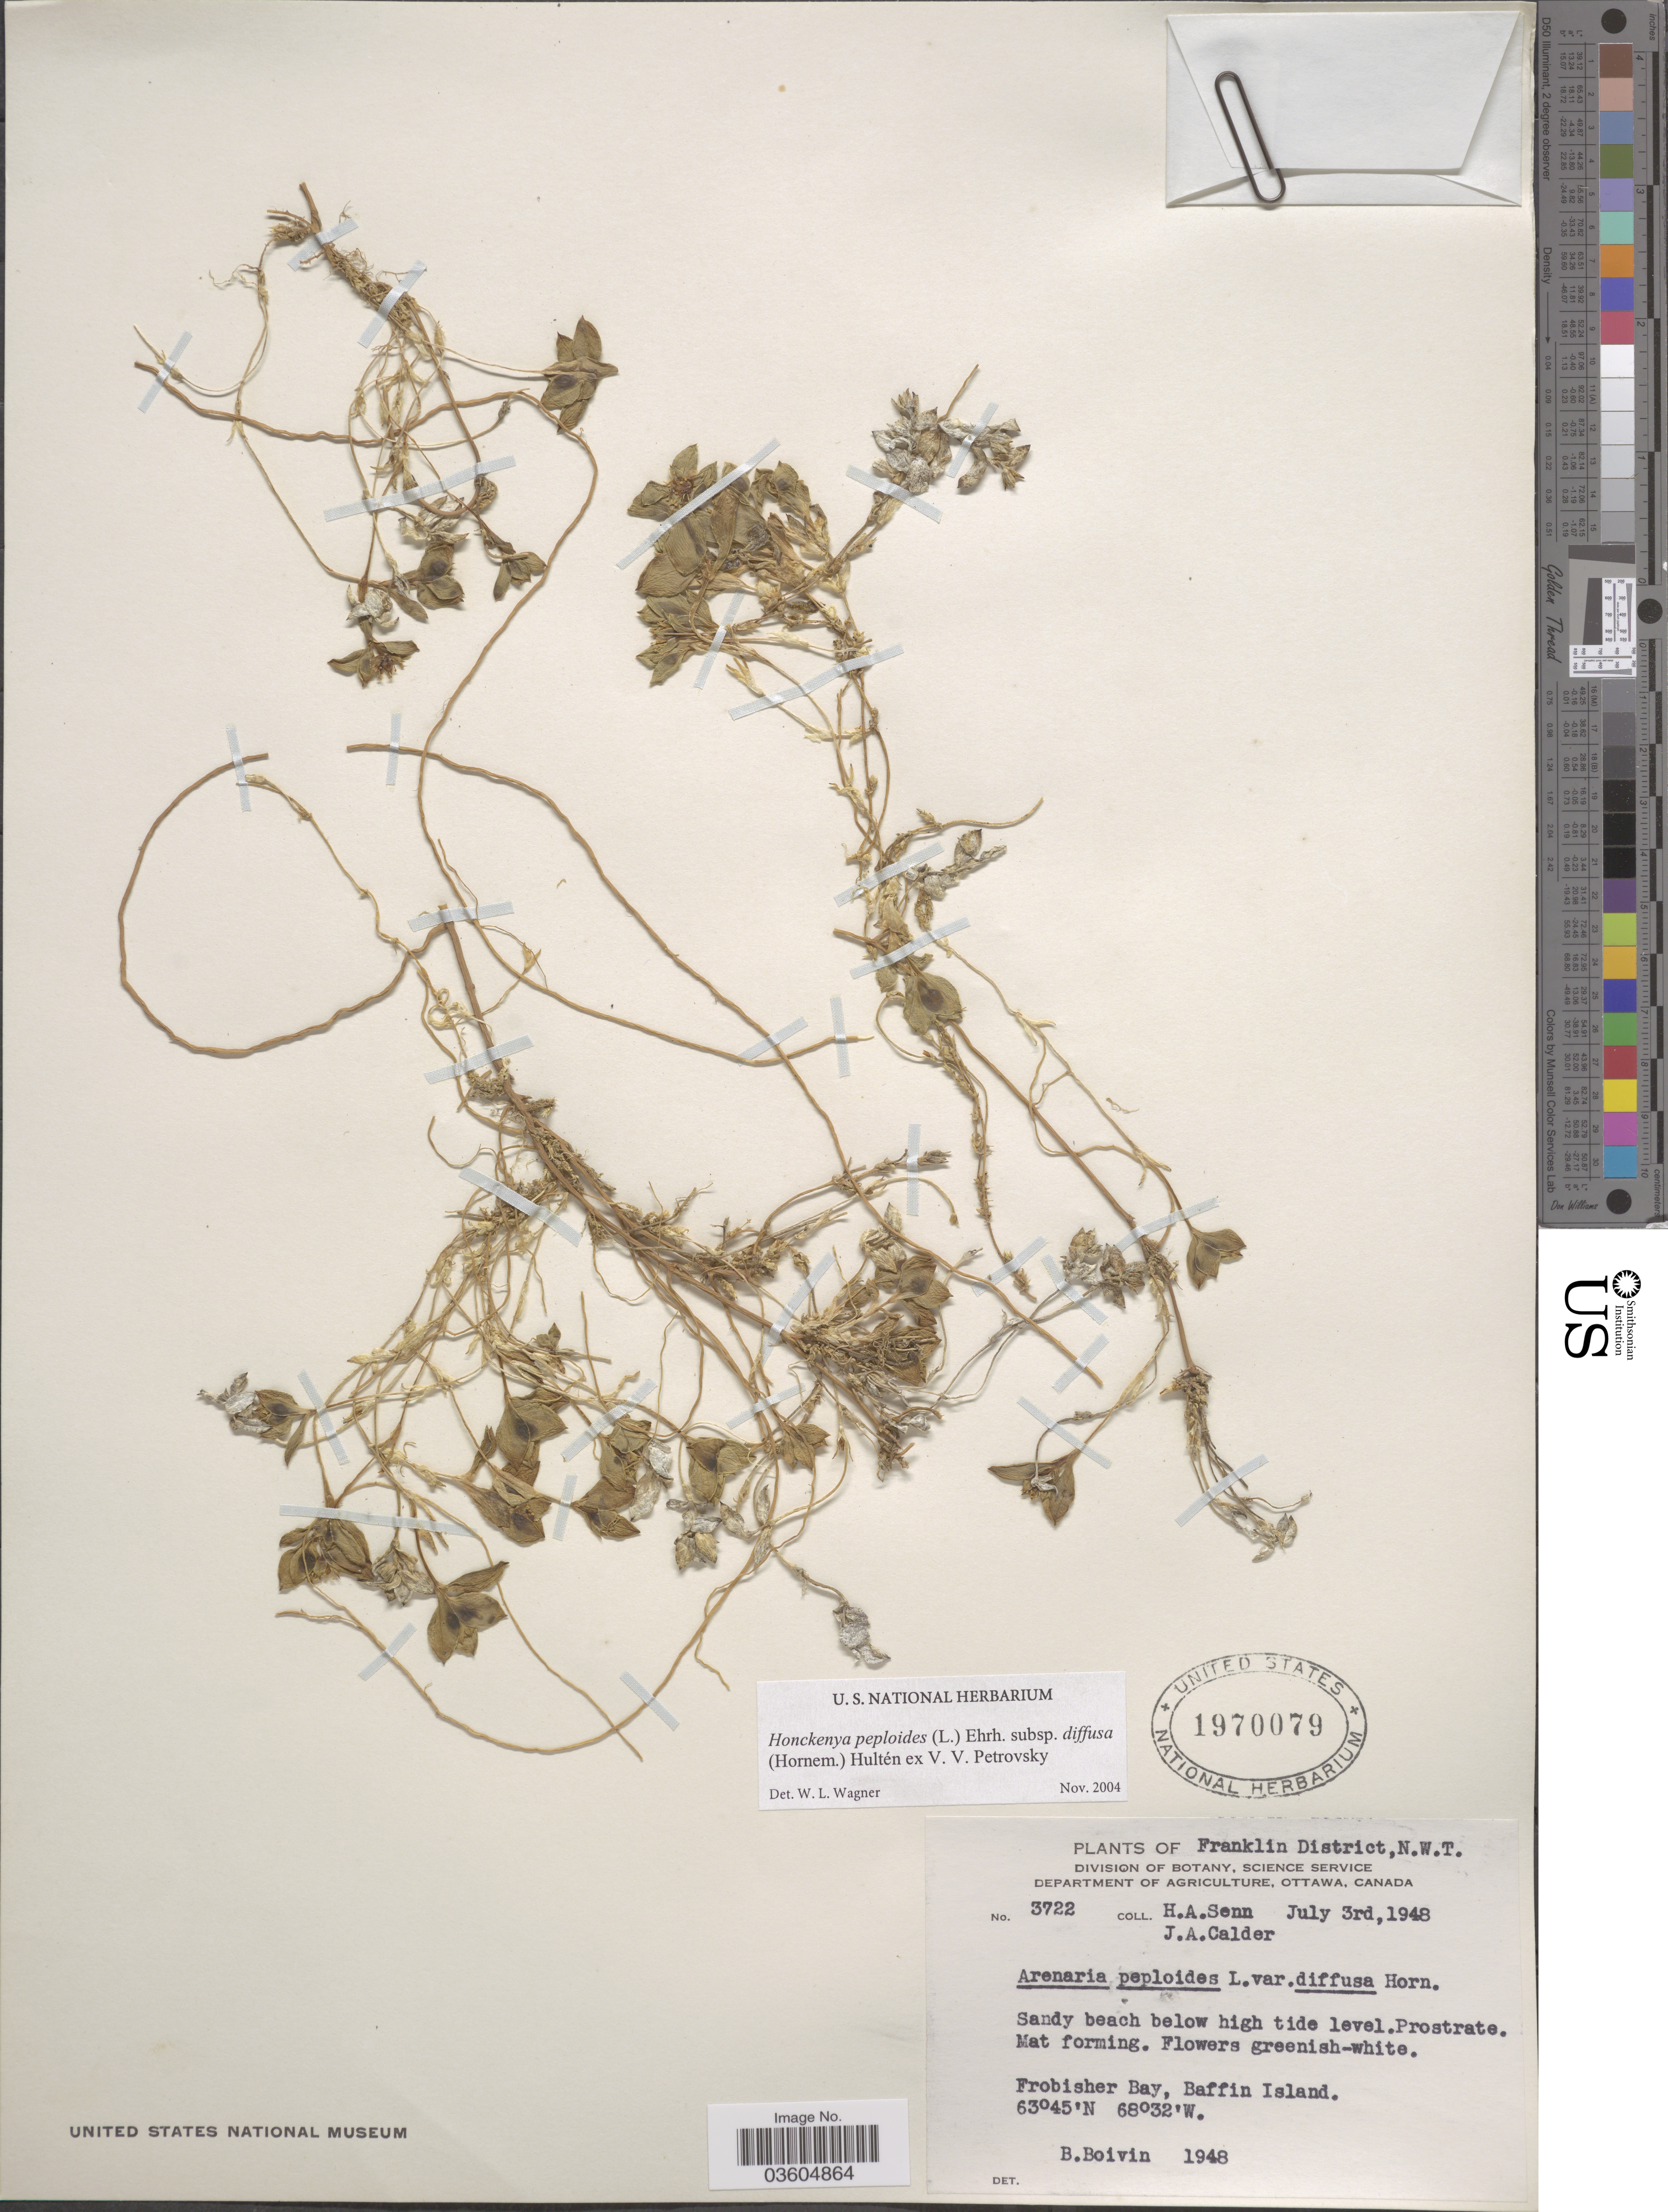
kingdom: Plantae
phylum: Tracheophyta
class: Magnoliopsida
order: Caryophyllales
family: Caryophyllaceae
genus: Honckenya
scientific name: Honckenya peploides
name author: (L.) Ehrh.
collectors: H. Senn & J. A. Calder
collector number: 3722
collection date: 1948-07-03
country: Canada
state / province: Northwest Territories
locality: Franklin District. Frobisher Bay, Baffin Island.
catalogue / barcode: US 1970079